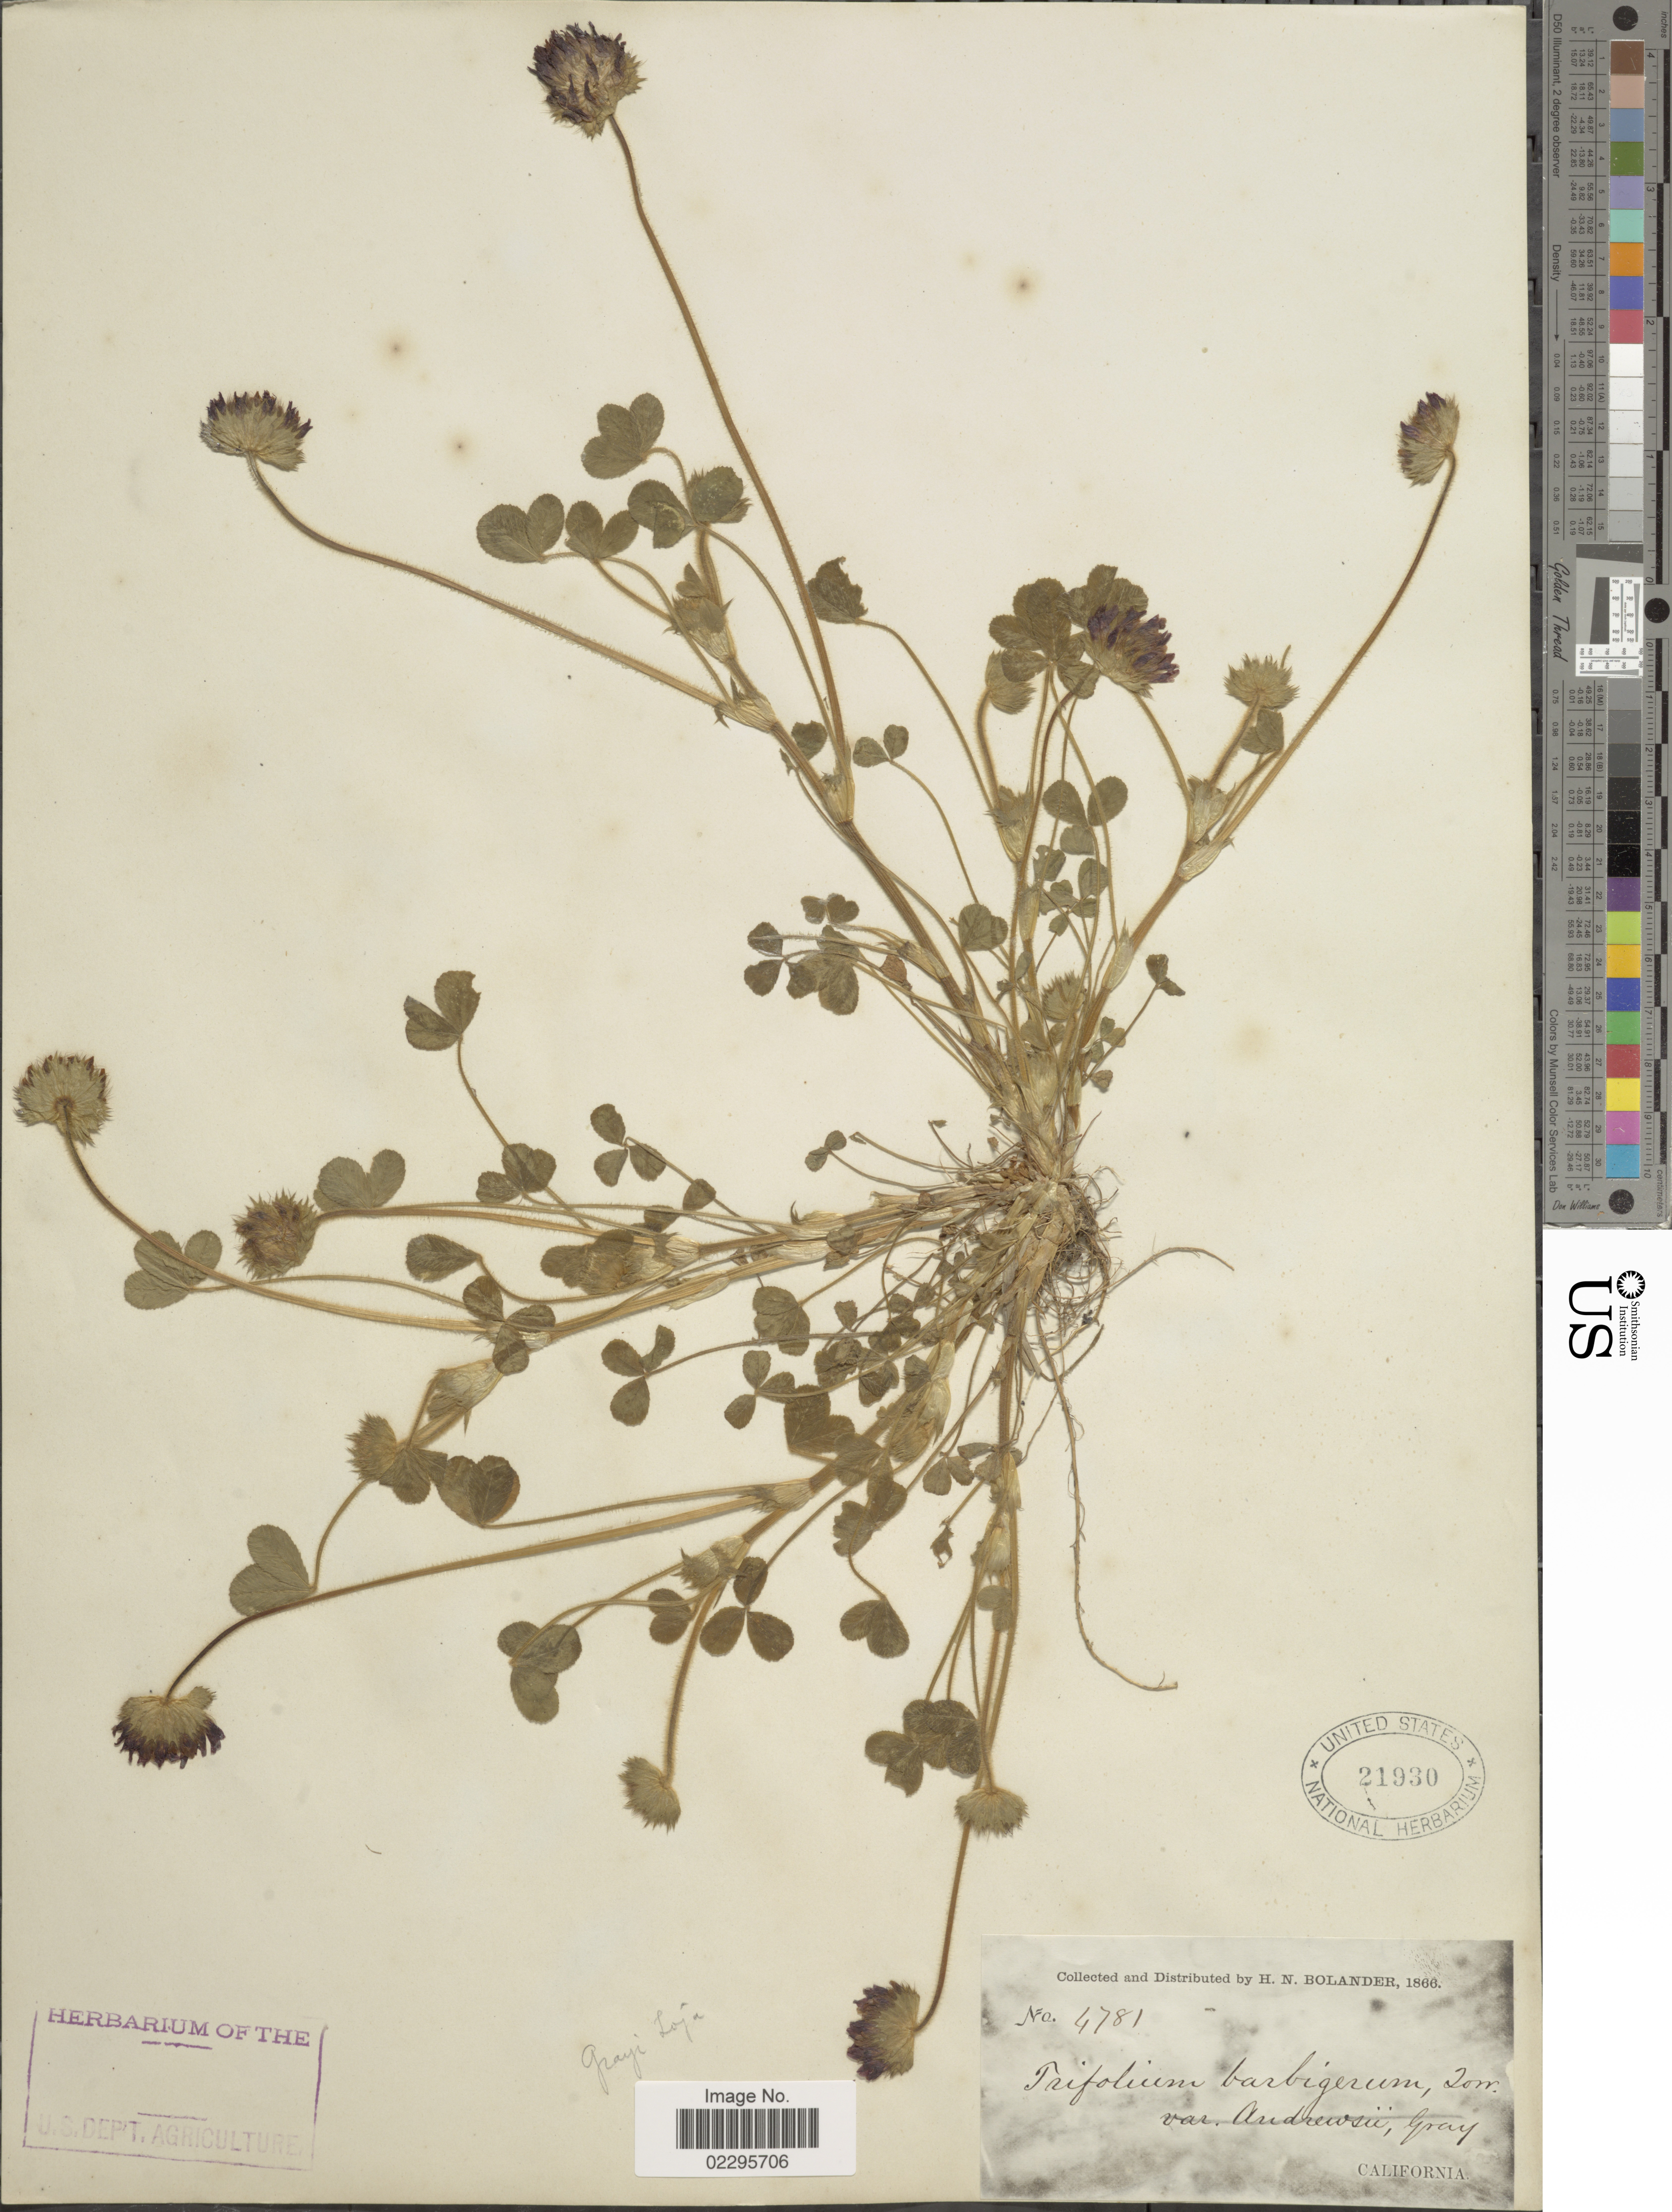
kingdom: Plantae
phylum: Tracheophyta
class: Magnoliopsida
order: Fabales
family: Fabaceae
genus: Trifolium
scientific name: Trifolium barbigerum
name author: Torr.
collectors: H. Bolander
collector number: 4781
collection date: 1866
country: United States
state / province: California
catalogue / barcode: US 21930